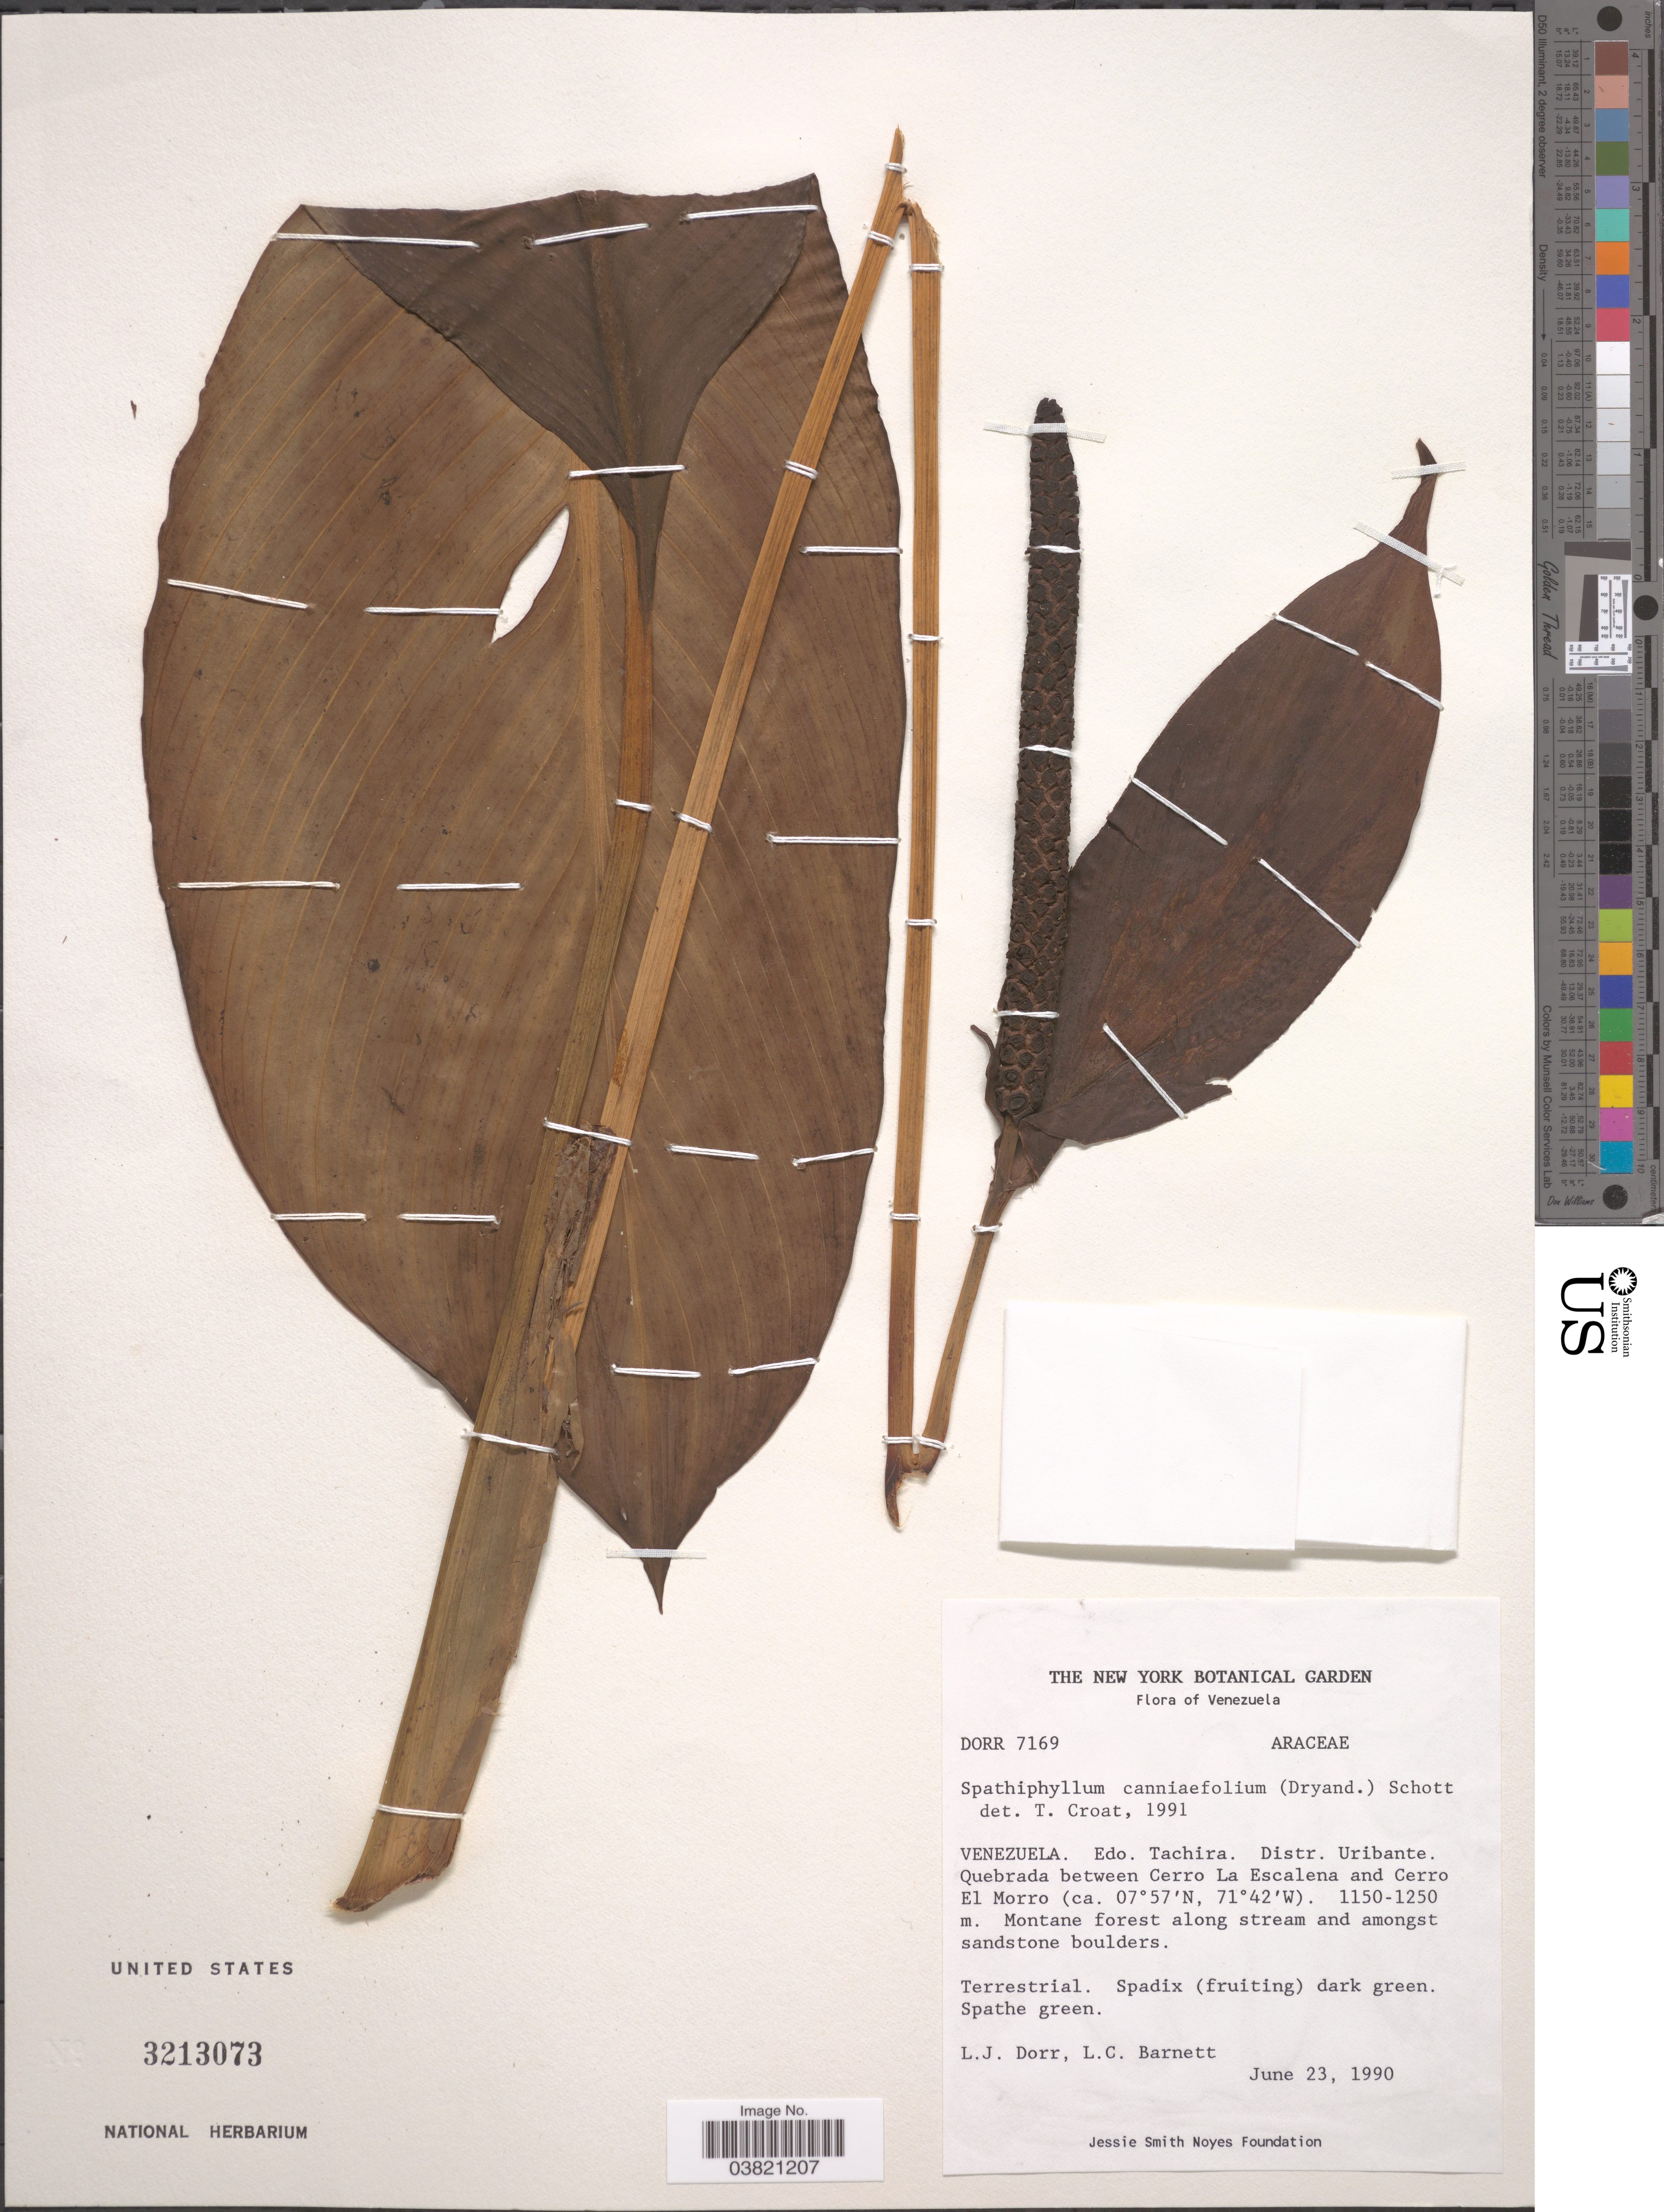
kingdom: Plantae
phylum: Tracheophyta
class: Liliopsida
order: Alismatales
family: Araceae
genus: Spathiphyllum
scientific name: Spathiphyllum cannifolium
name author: (Dryand. ex Sims) Schott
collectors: L. J. Dorr & L. C. Barnett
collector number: DORR 7169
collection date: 1990-06-23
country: Venezuela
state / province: Táchira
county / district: Uribante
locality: Quebrada between Cerro La Escalena and Cerro El Morro.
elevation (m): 1150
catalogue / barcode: US 3213073